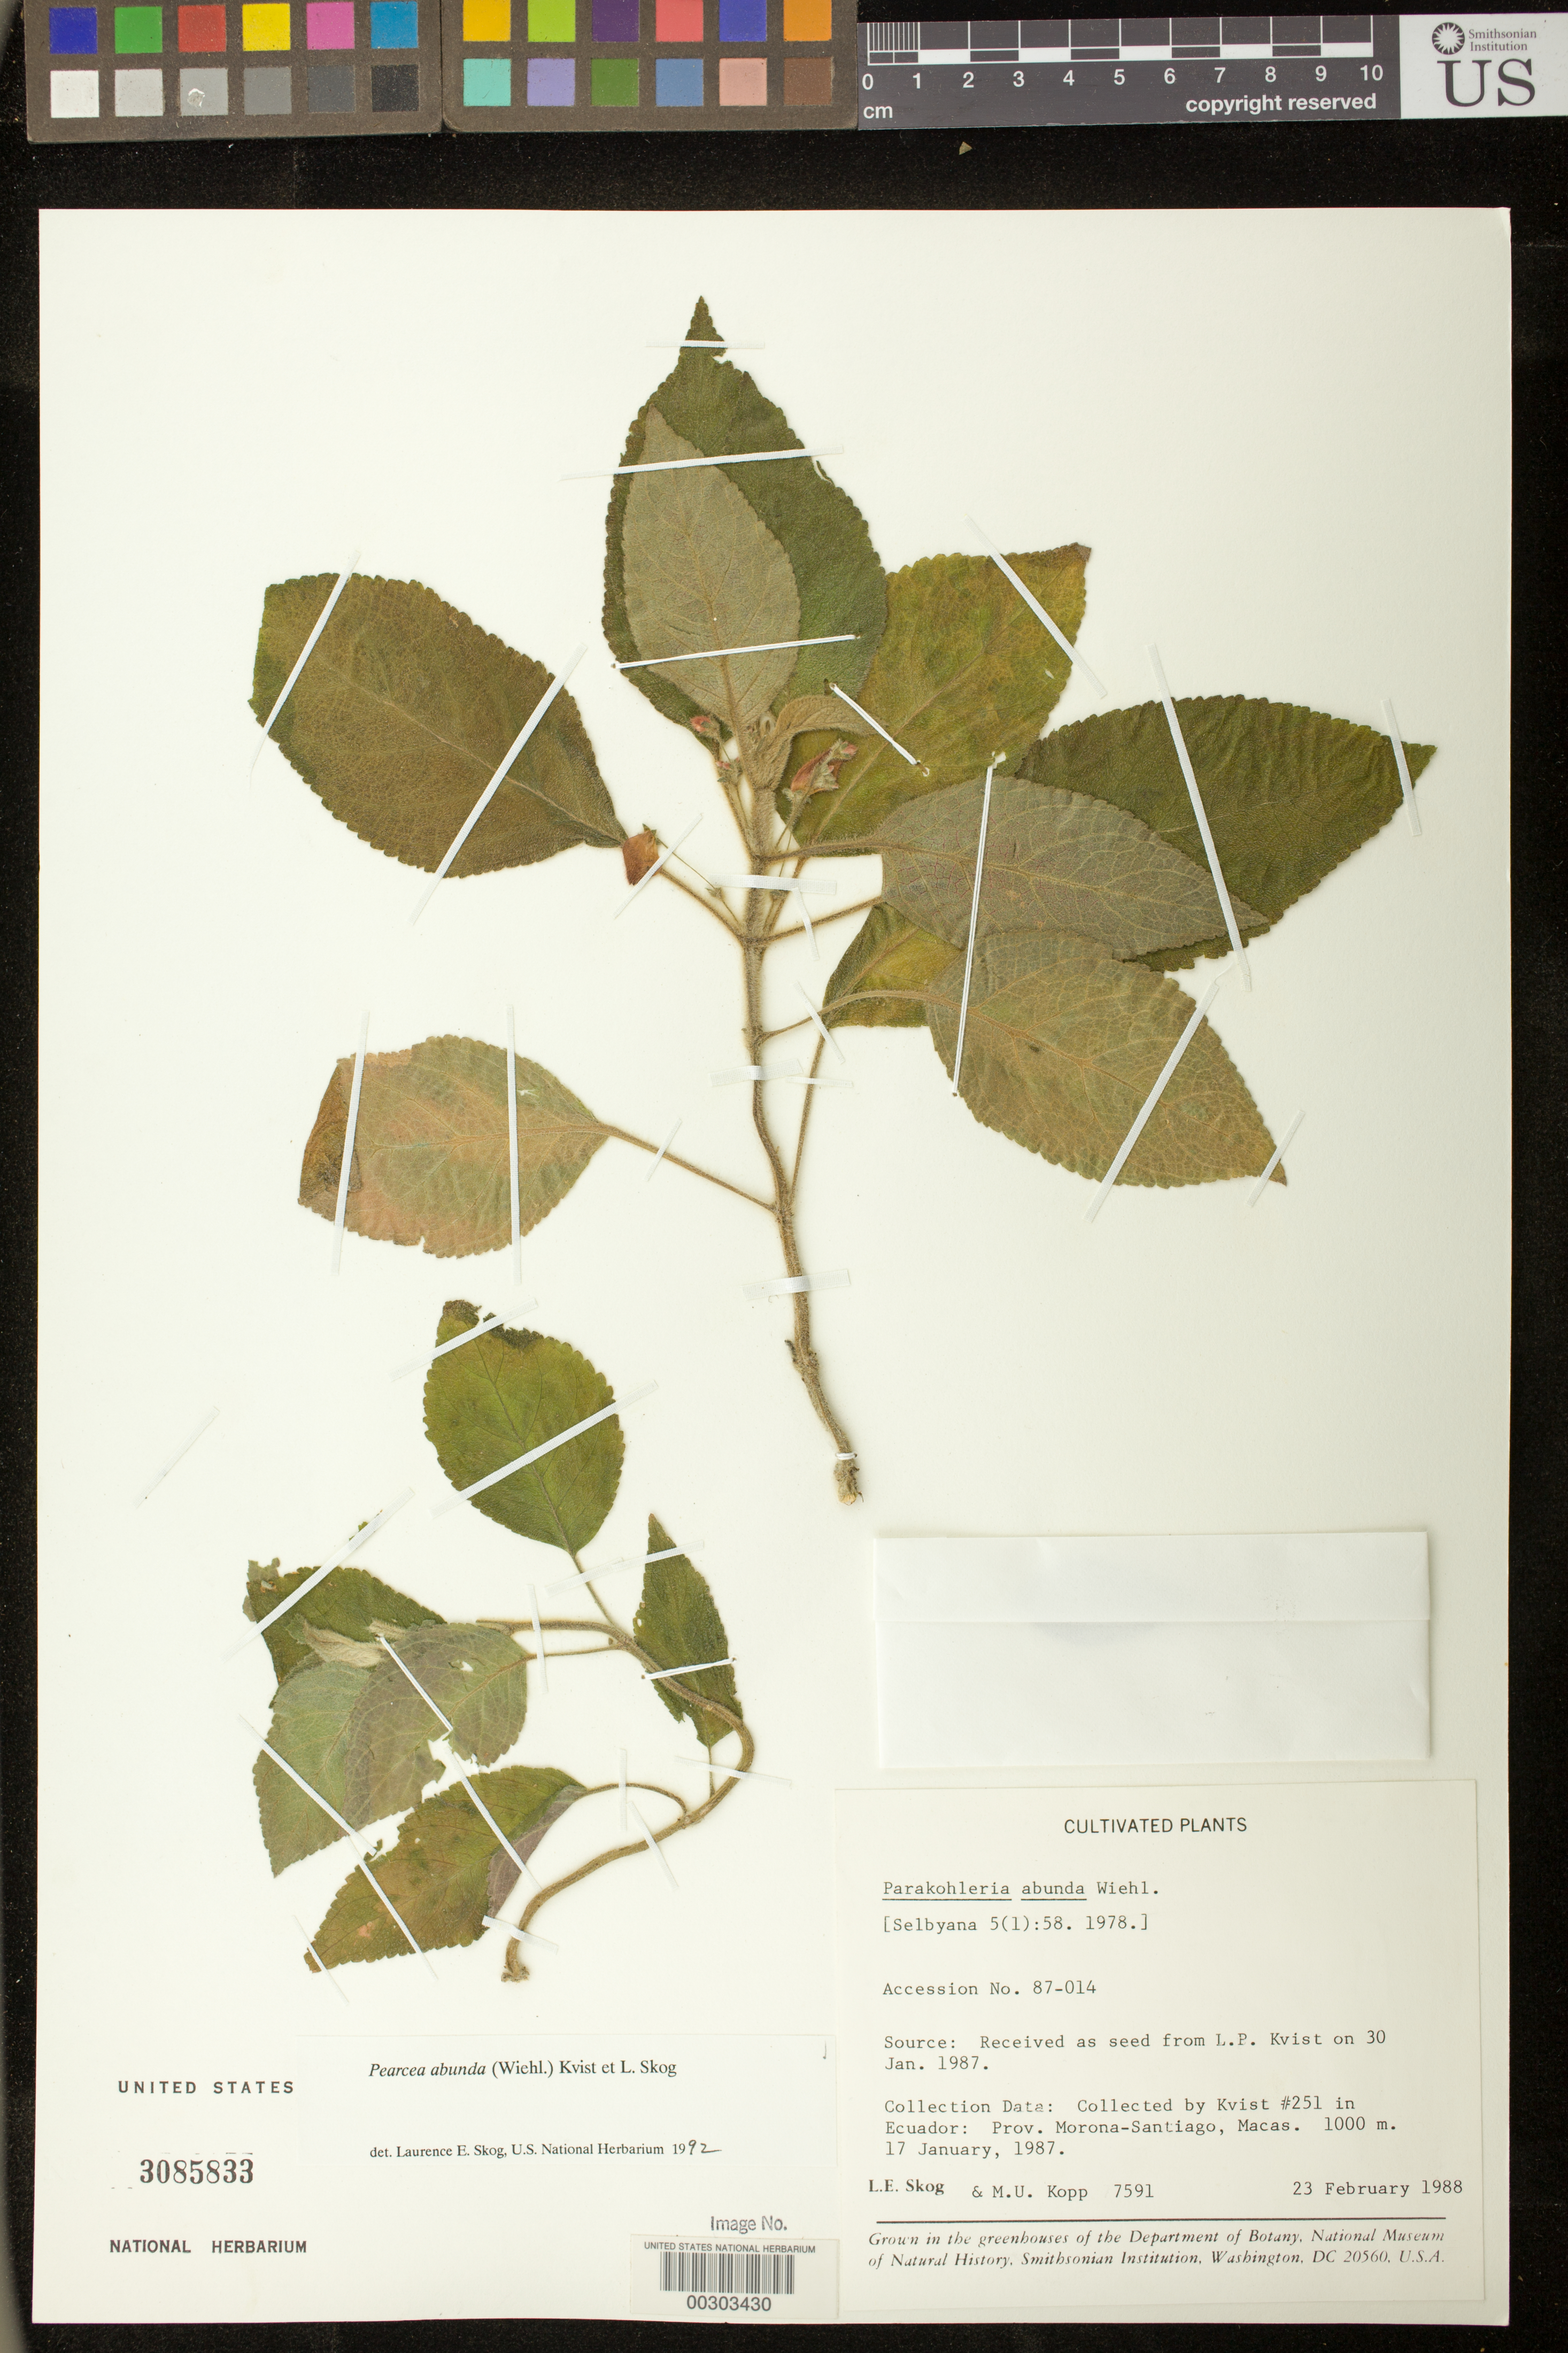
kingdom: Plantae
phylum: Tracheophyta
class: Magnoliopsida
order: Lamiales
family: Gesneriaceae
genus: Pearcea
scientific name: Pearcea abunda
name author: (Wiehler) L.P. Kvist & L.E. Skog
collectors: L. E. Skog & M. U. Kopp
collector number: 7591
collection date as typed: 23 Feb 1988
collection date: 1988-02-23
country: Ecuador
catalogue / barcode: US 3085833